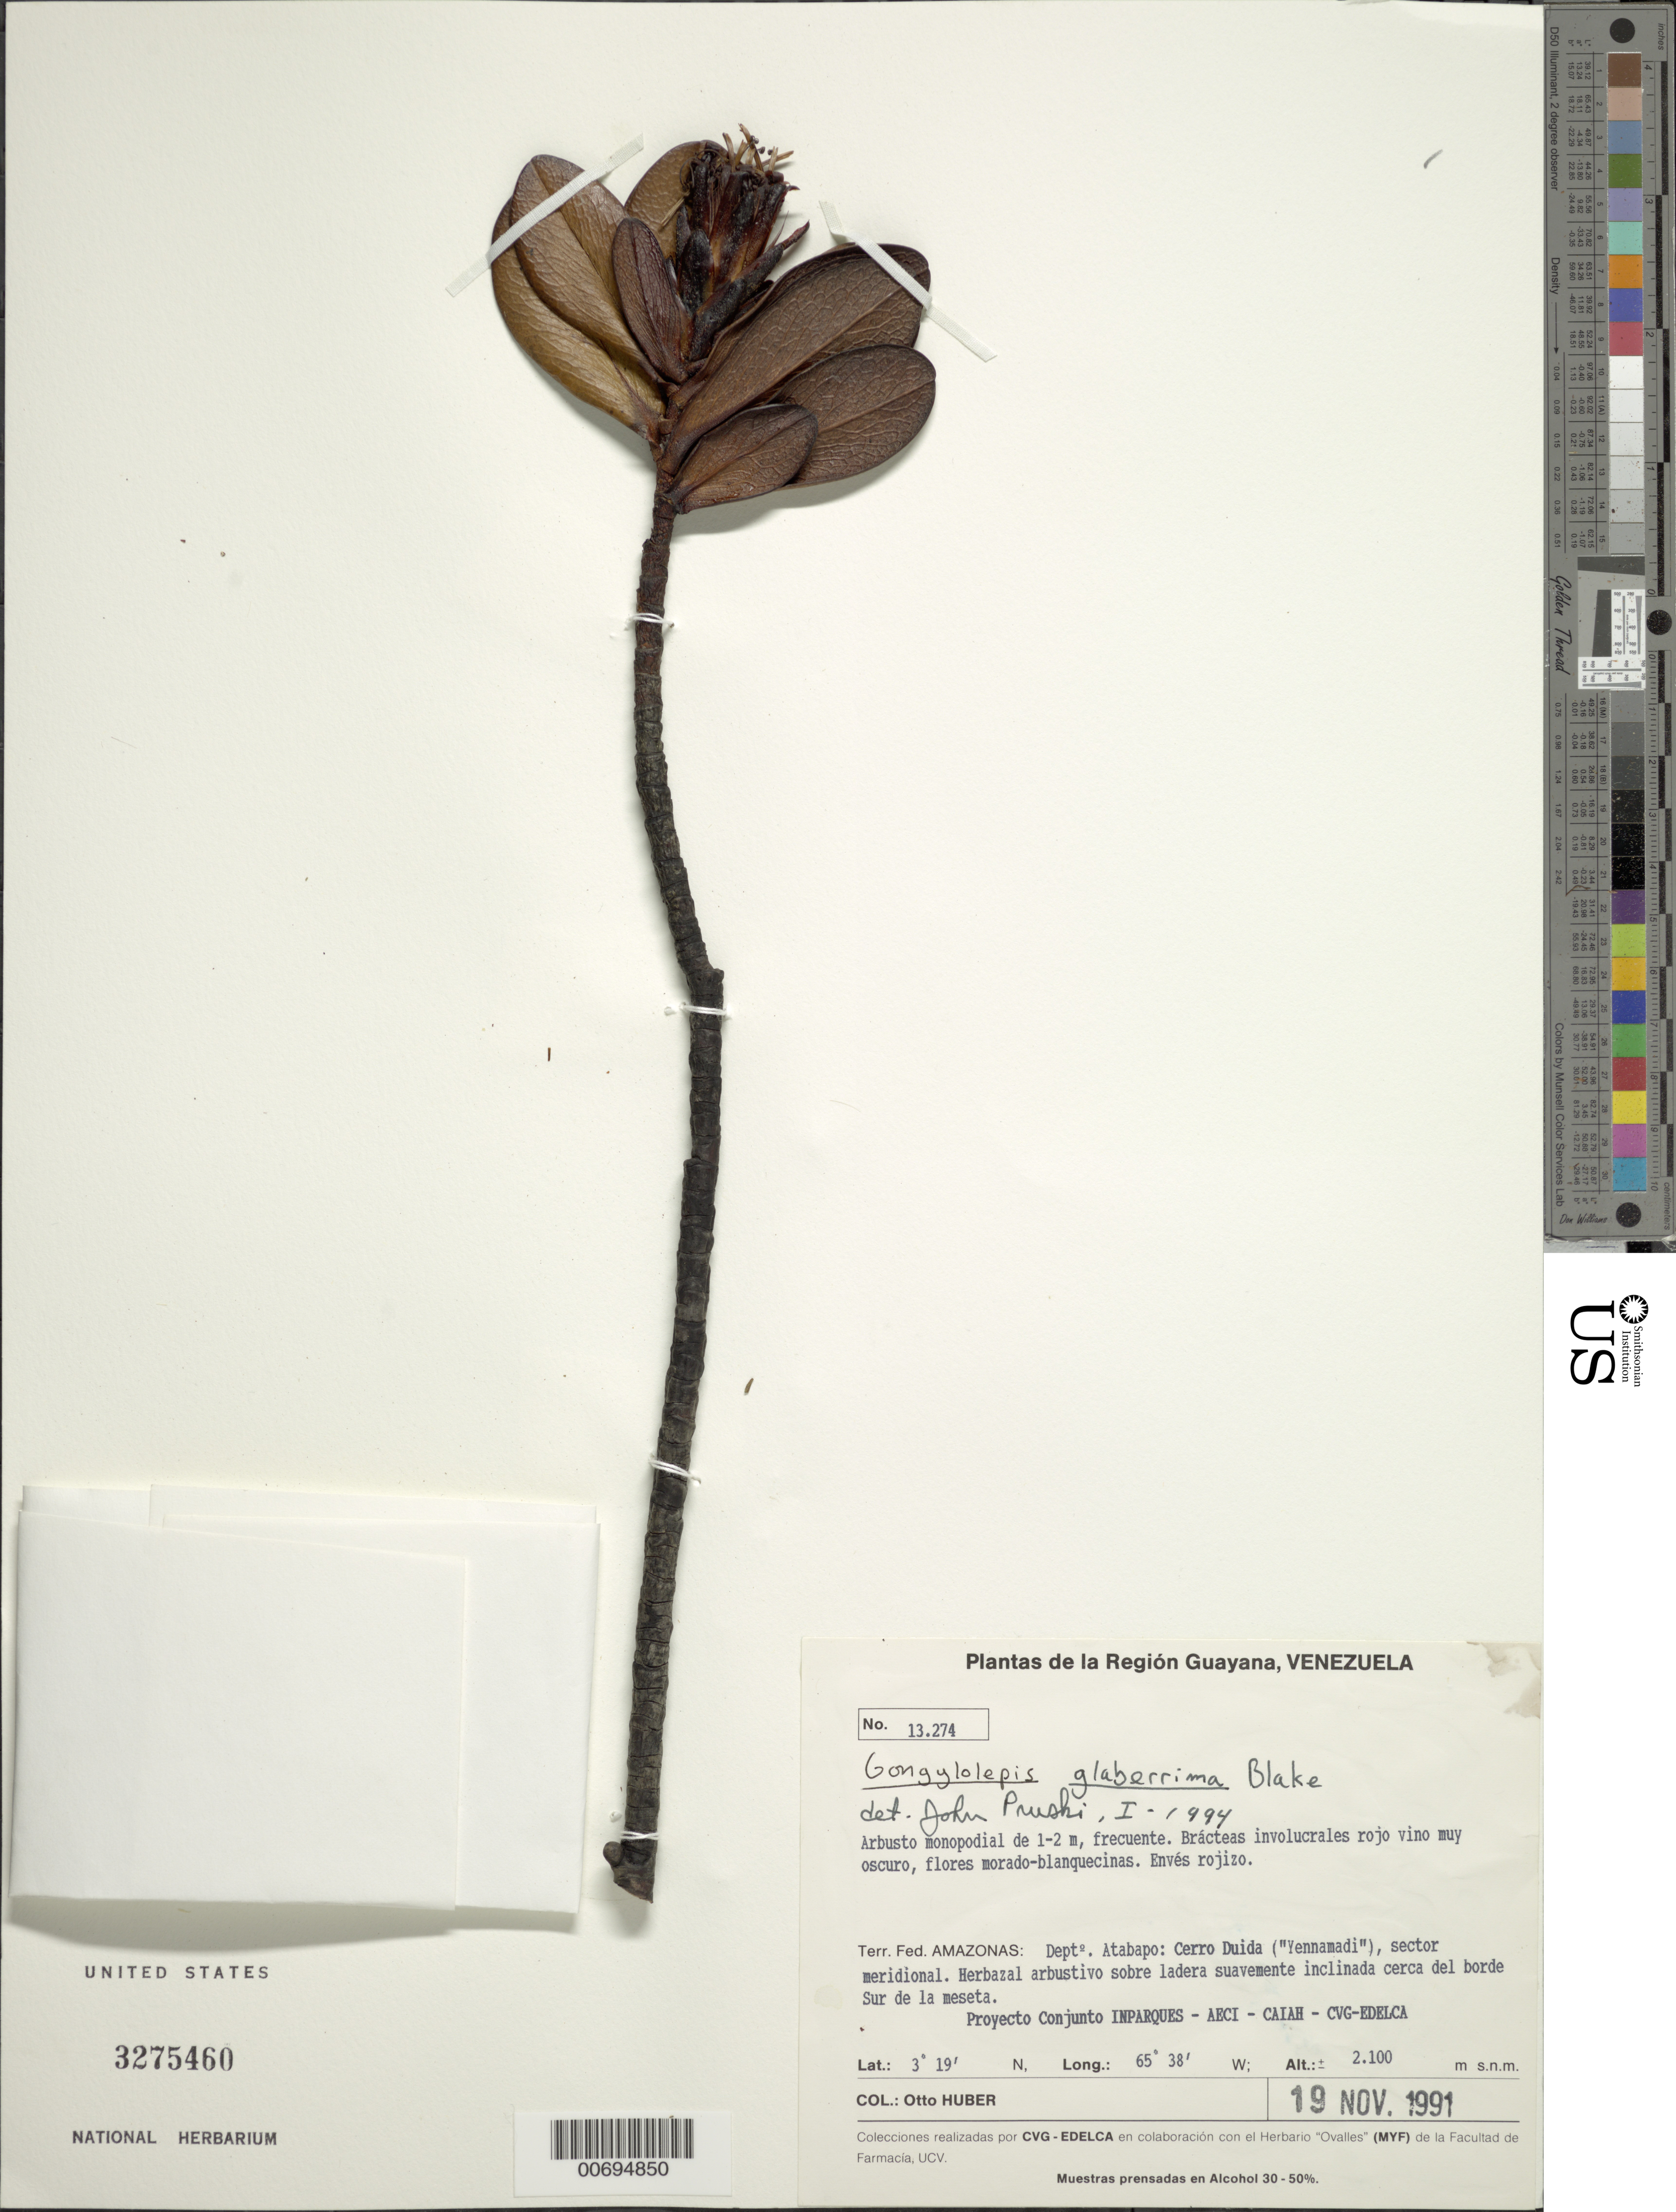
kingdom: Plantae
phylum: Tracheophyta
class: Magnoliopsida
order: Asterales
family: Asteraceae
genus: Gongylolepis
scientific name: Gongylolepis glaberrima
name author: S.F. Blake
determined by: Pruski, J. F.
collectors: O. Huber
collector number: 13274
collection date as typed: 19-Nov-91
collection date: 1991-11-19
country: Venezuela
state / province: Amazonas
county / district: Atabapo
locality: Cerro Duida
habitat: Herbazal arbustivo sobre ladera suavemente inclinada cerca del borde sur de la meseta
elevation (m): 2100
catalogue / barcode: US 3275460